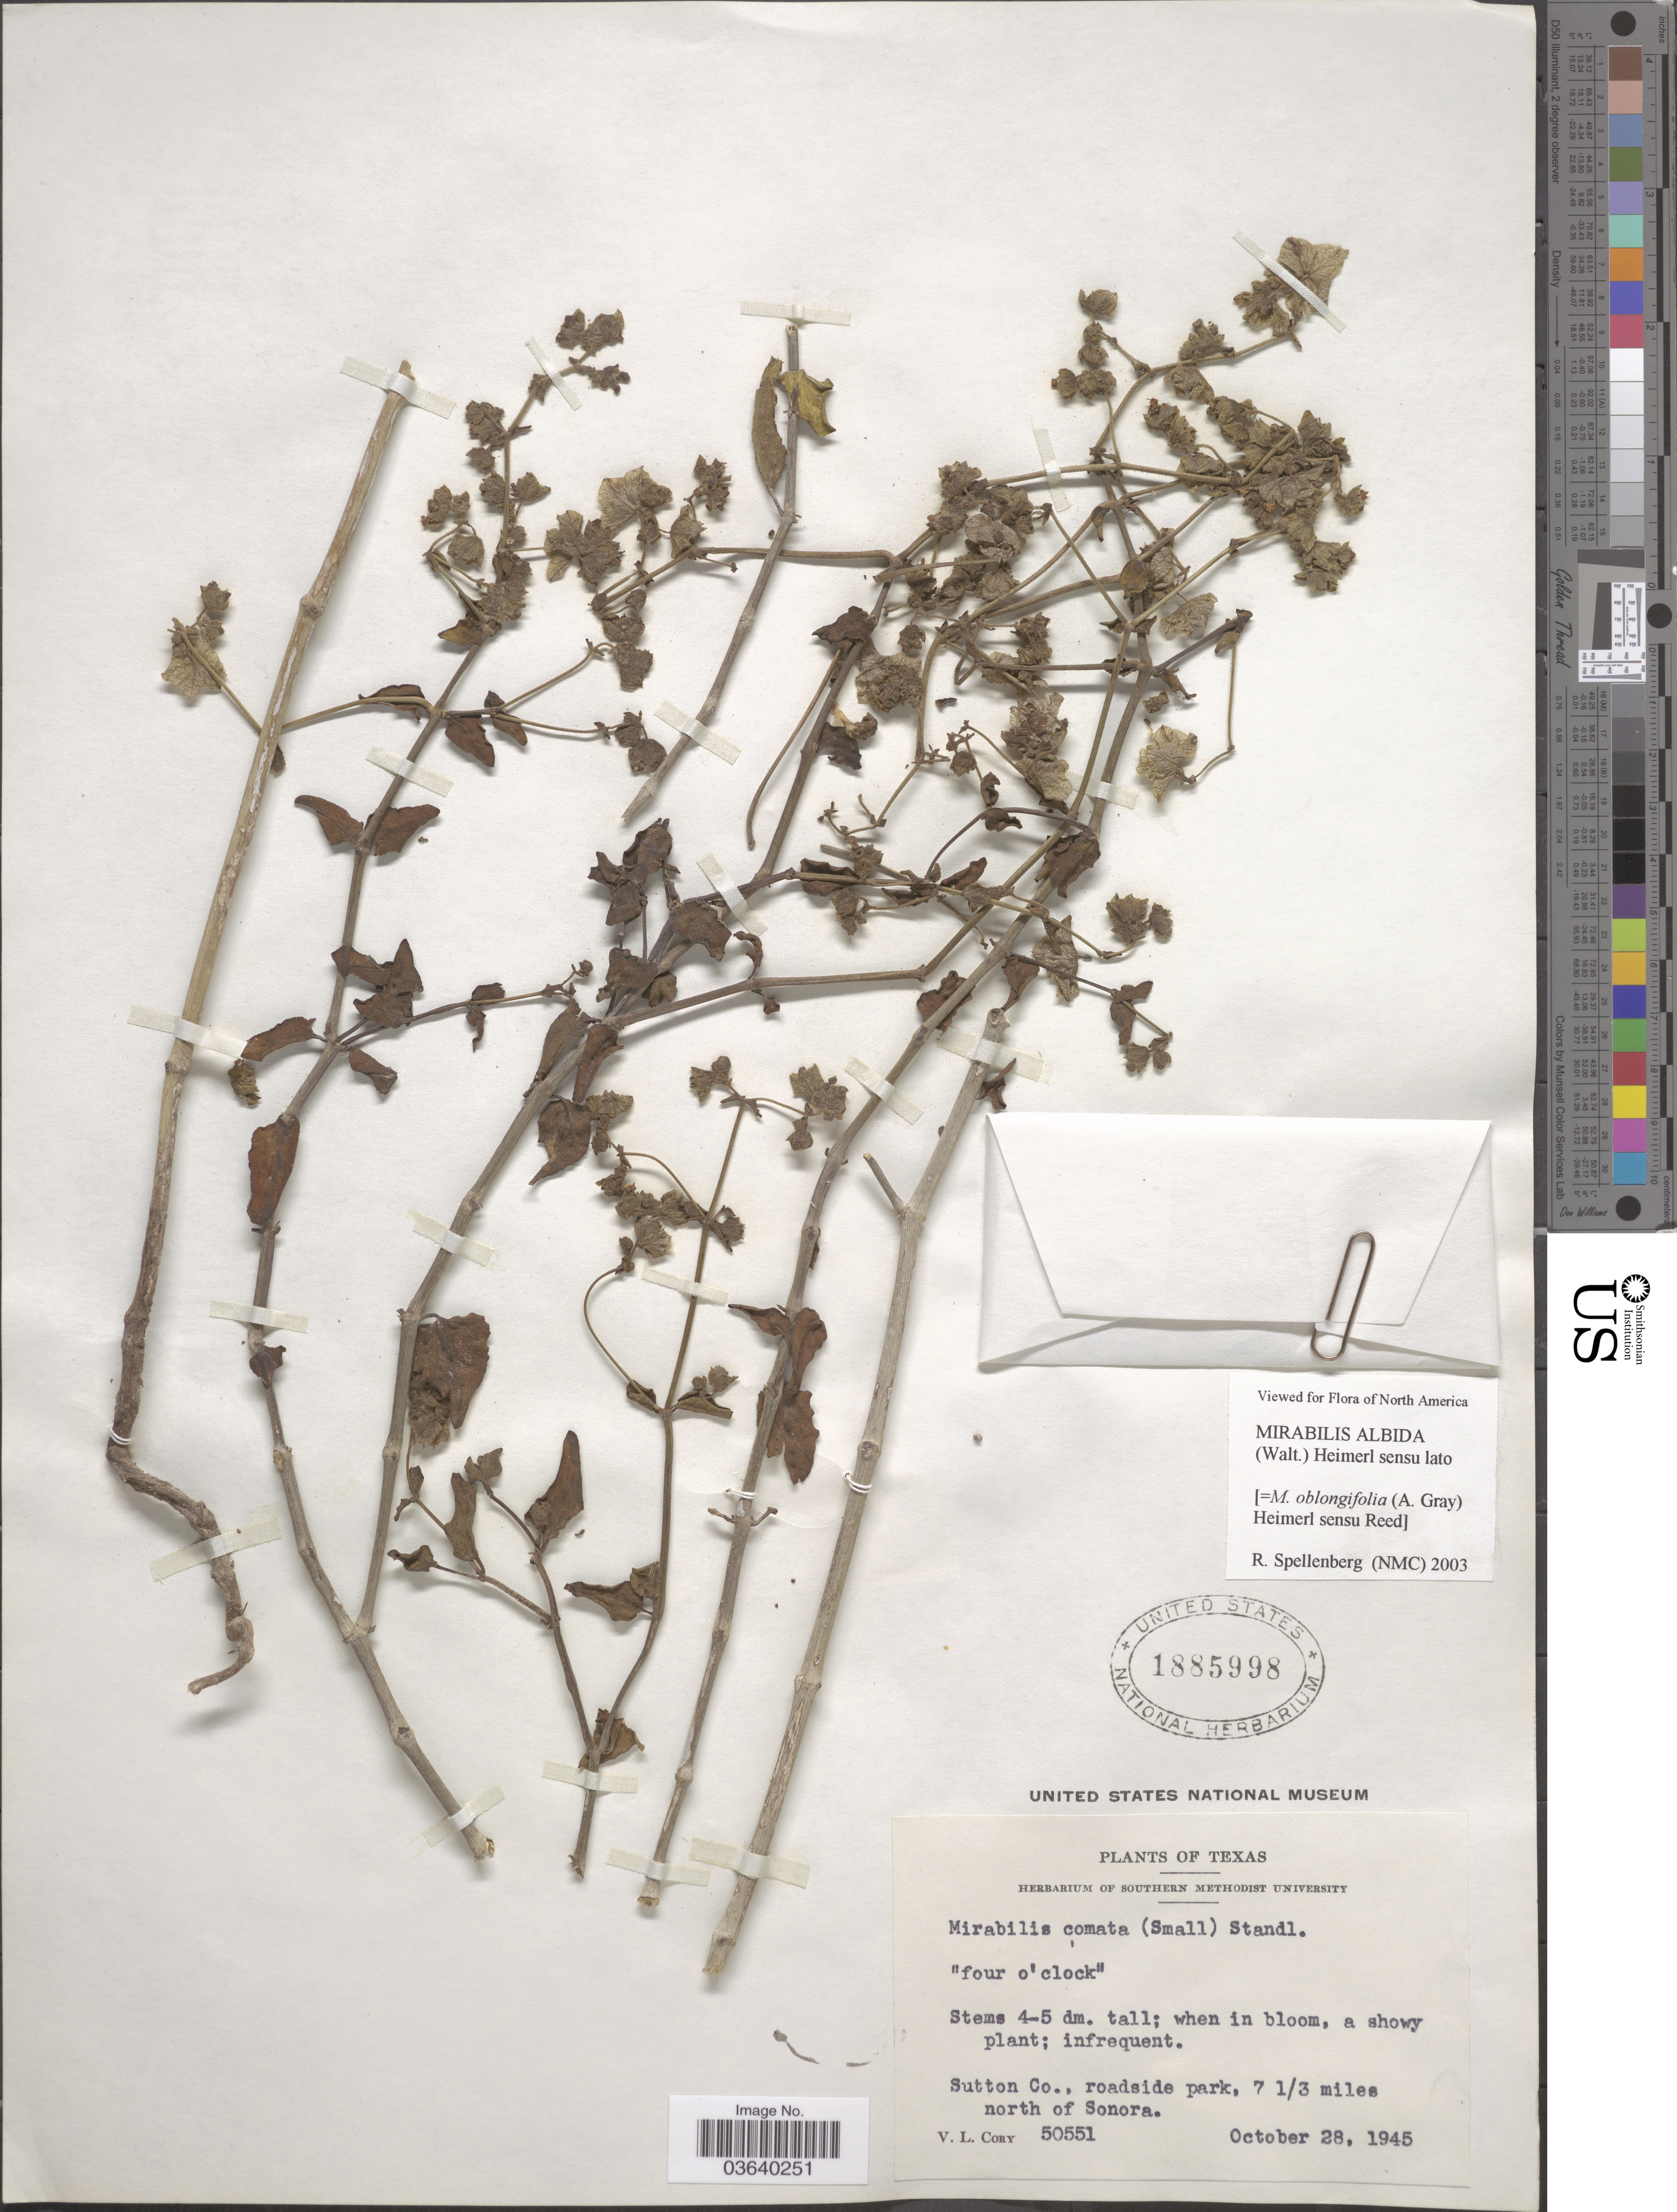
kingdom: Plantae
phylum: Tracheophyta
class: Magnoliopsida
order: Caryophyllales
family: Nyctaginaceae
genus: Mirabilis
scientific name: Mirabilis albida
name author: (Walter) Heimerl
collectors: V. Cory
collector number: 50551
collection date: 1945-10-28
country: United States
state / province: Texas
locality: Sutton Co., roadside park, 7 1/3 miles north of Sonora.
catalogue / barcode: US 1885998